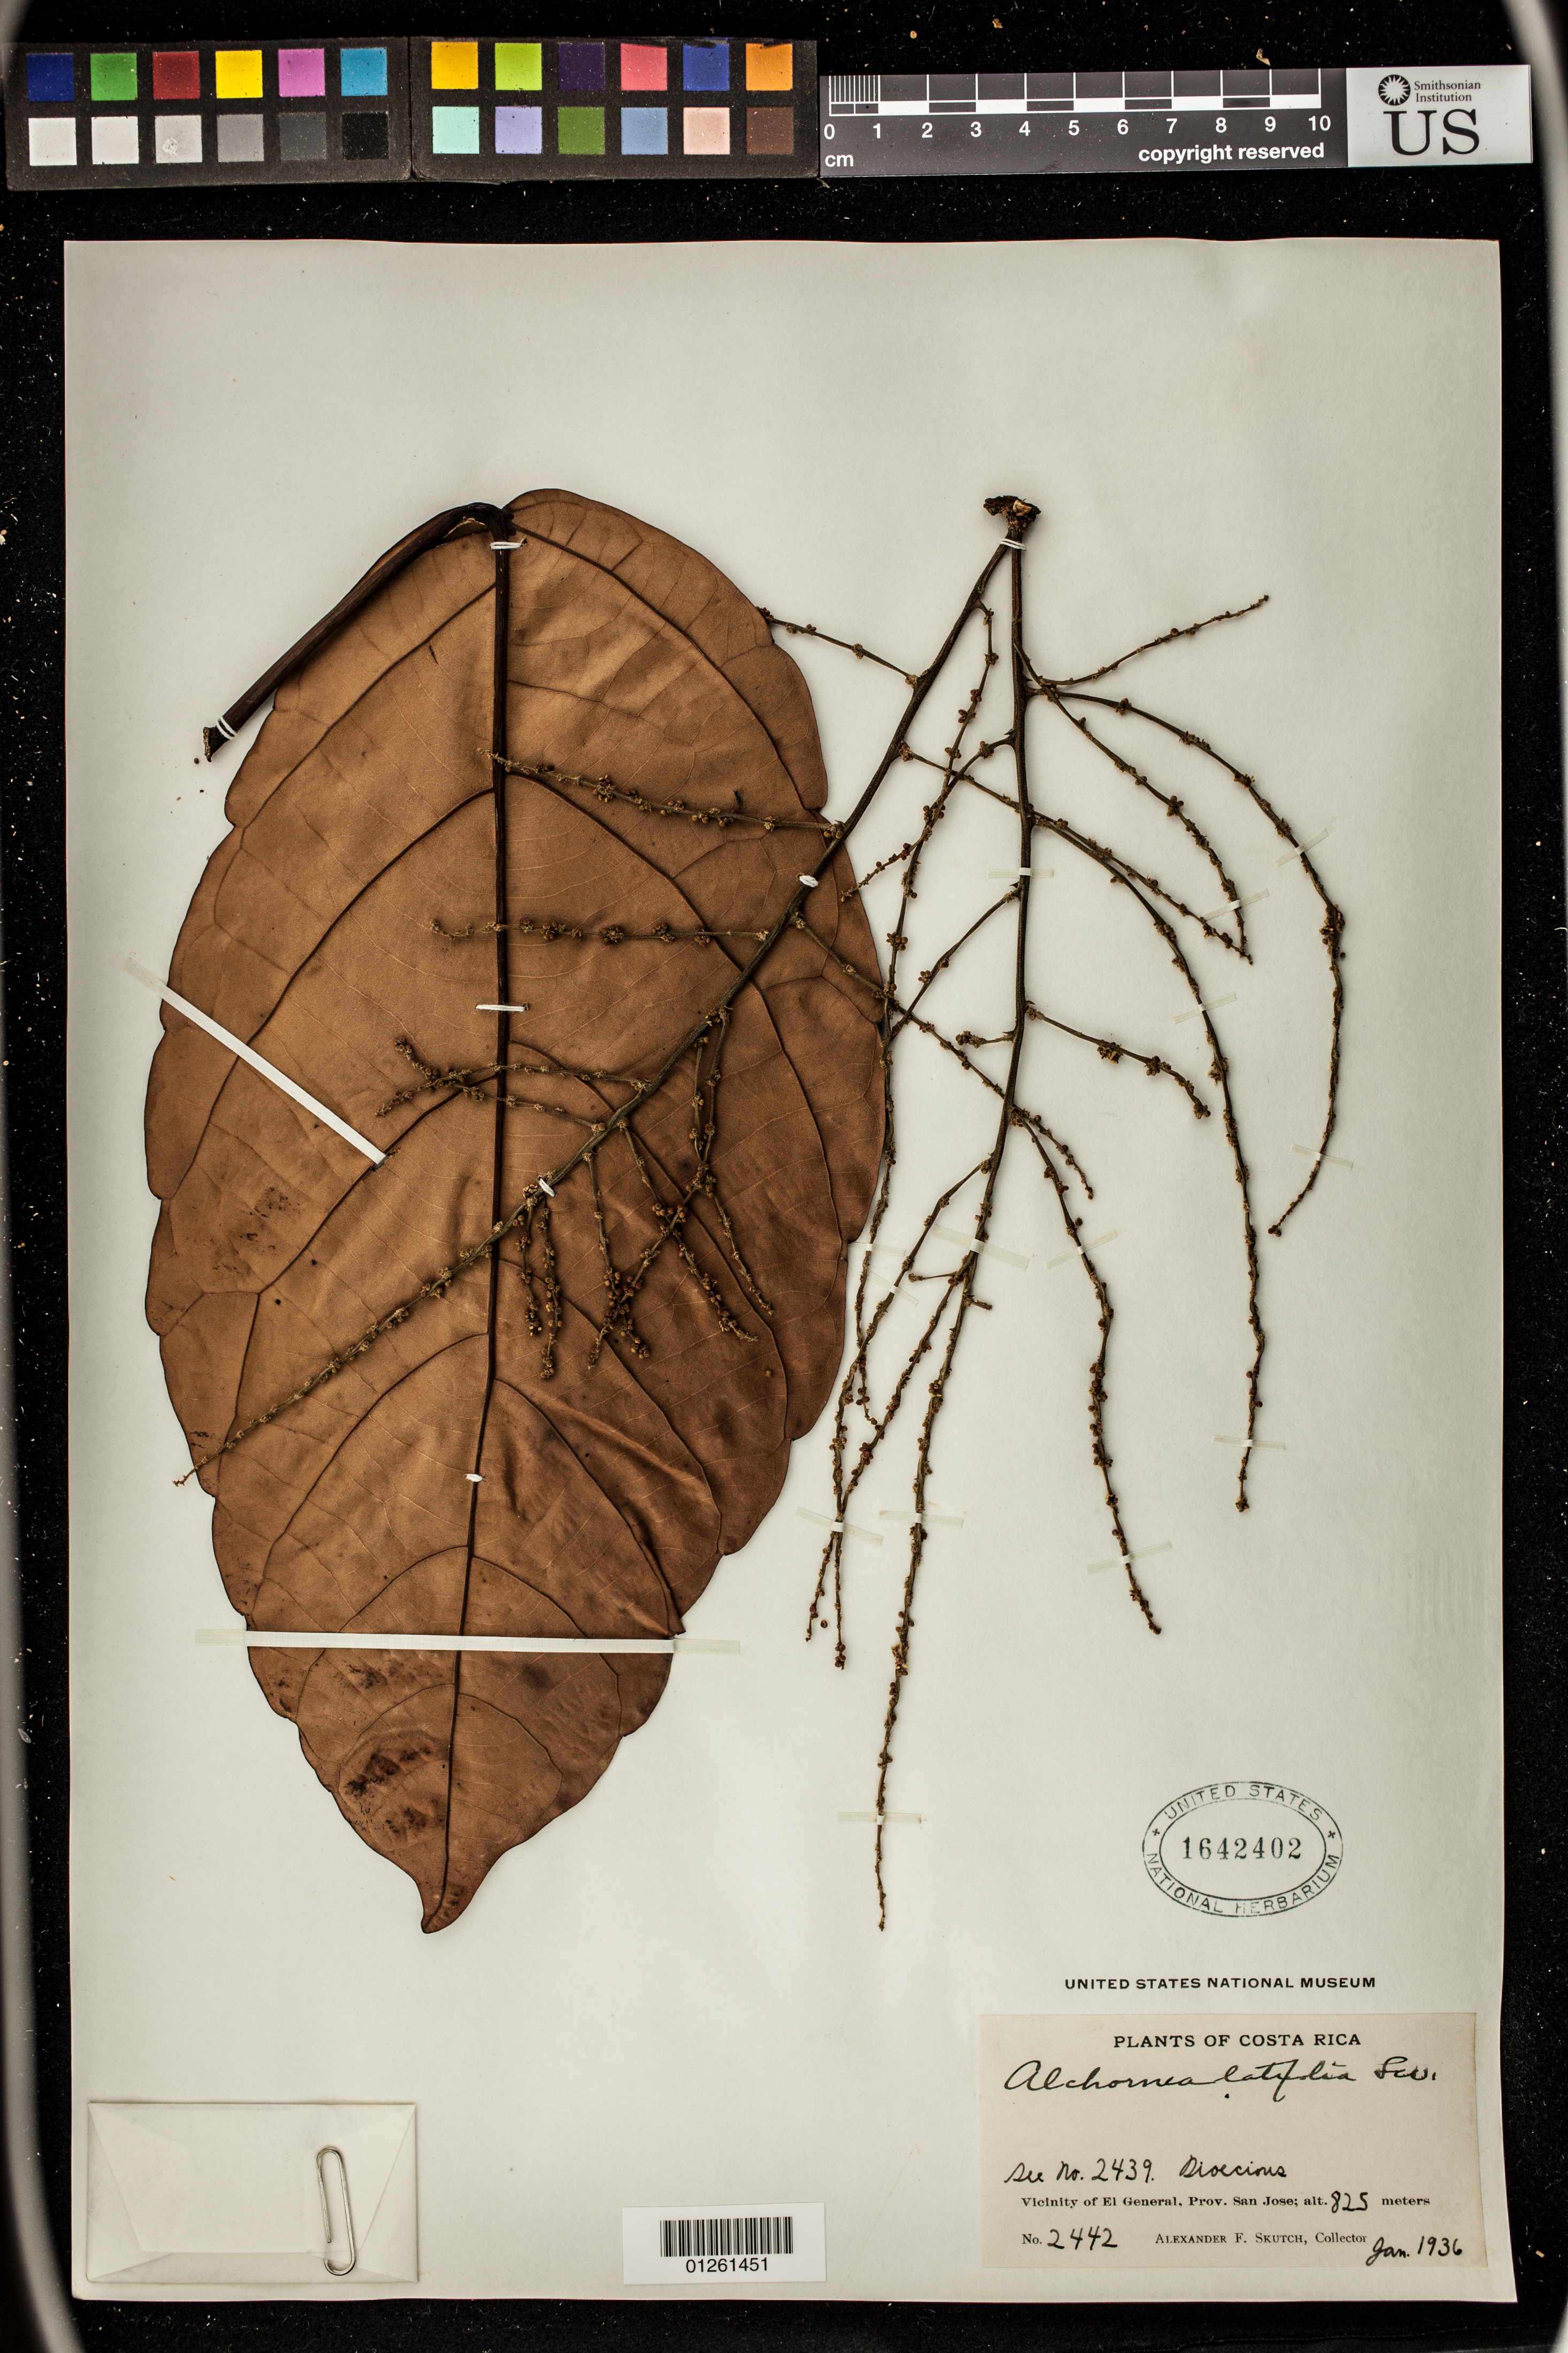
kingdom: Plantae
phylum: Tracheophyta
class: Magnoliopsida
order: Malpighiales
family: Euphorbiaceae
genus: Alchornea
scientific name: Alchornea latifolia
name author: Sw.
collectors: A. F. Skutch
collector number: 2442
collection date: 1936-01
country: Costa Rica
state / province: San Jose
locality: Vicinity of El General [General Viejo]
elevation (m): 825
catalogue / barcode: US 1642402